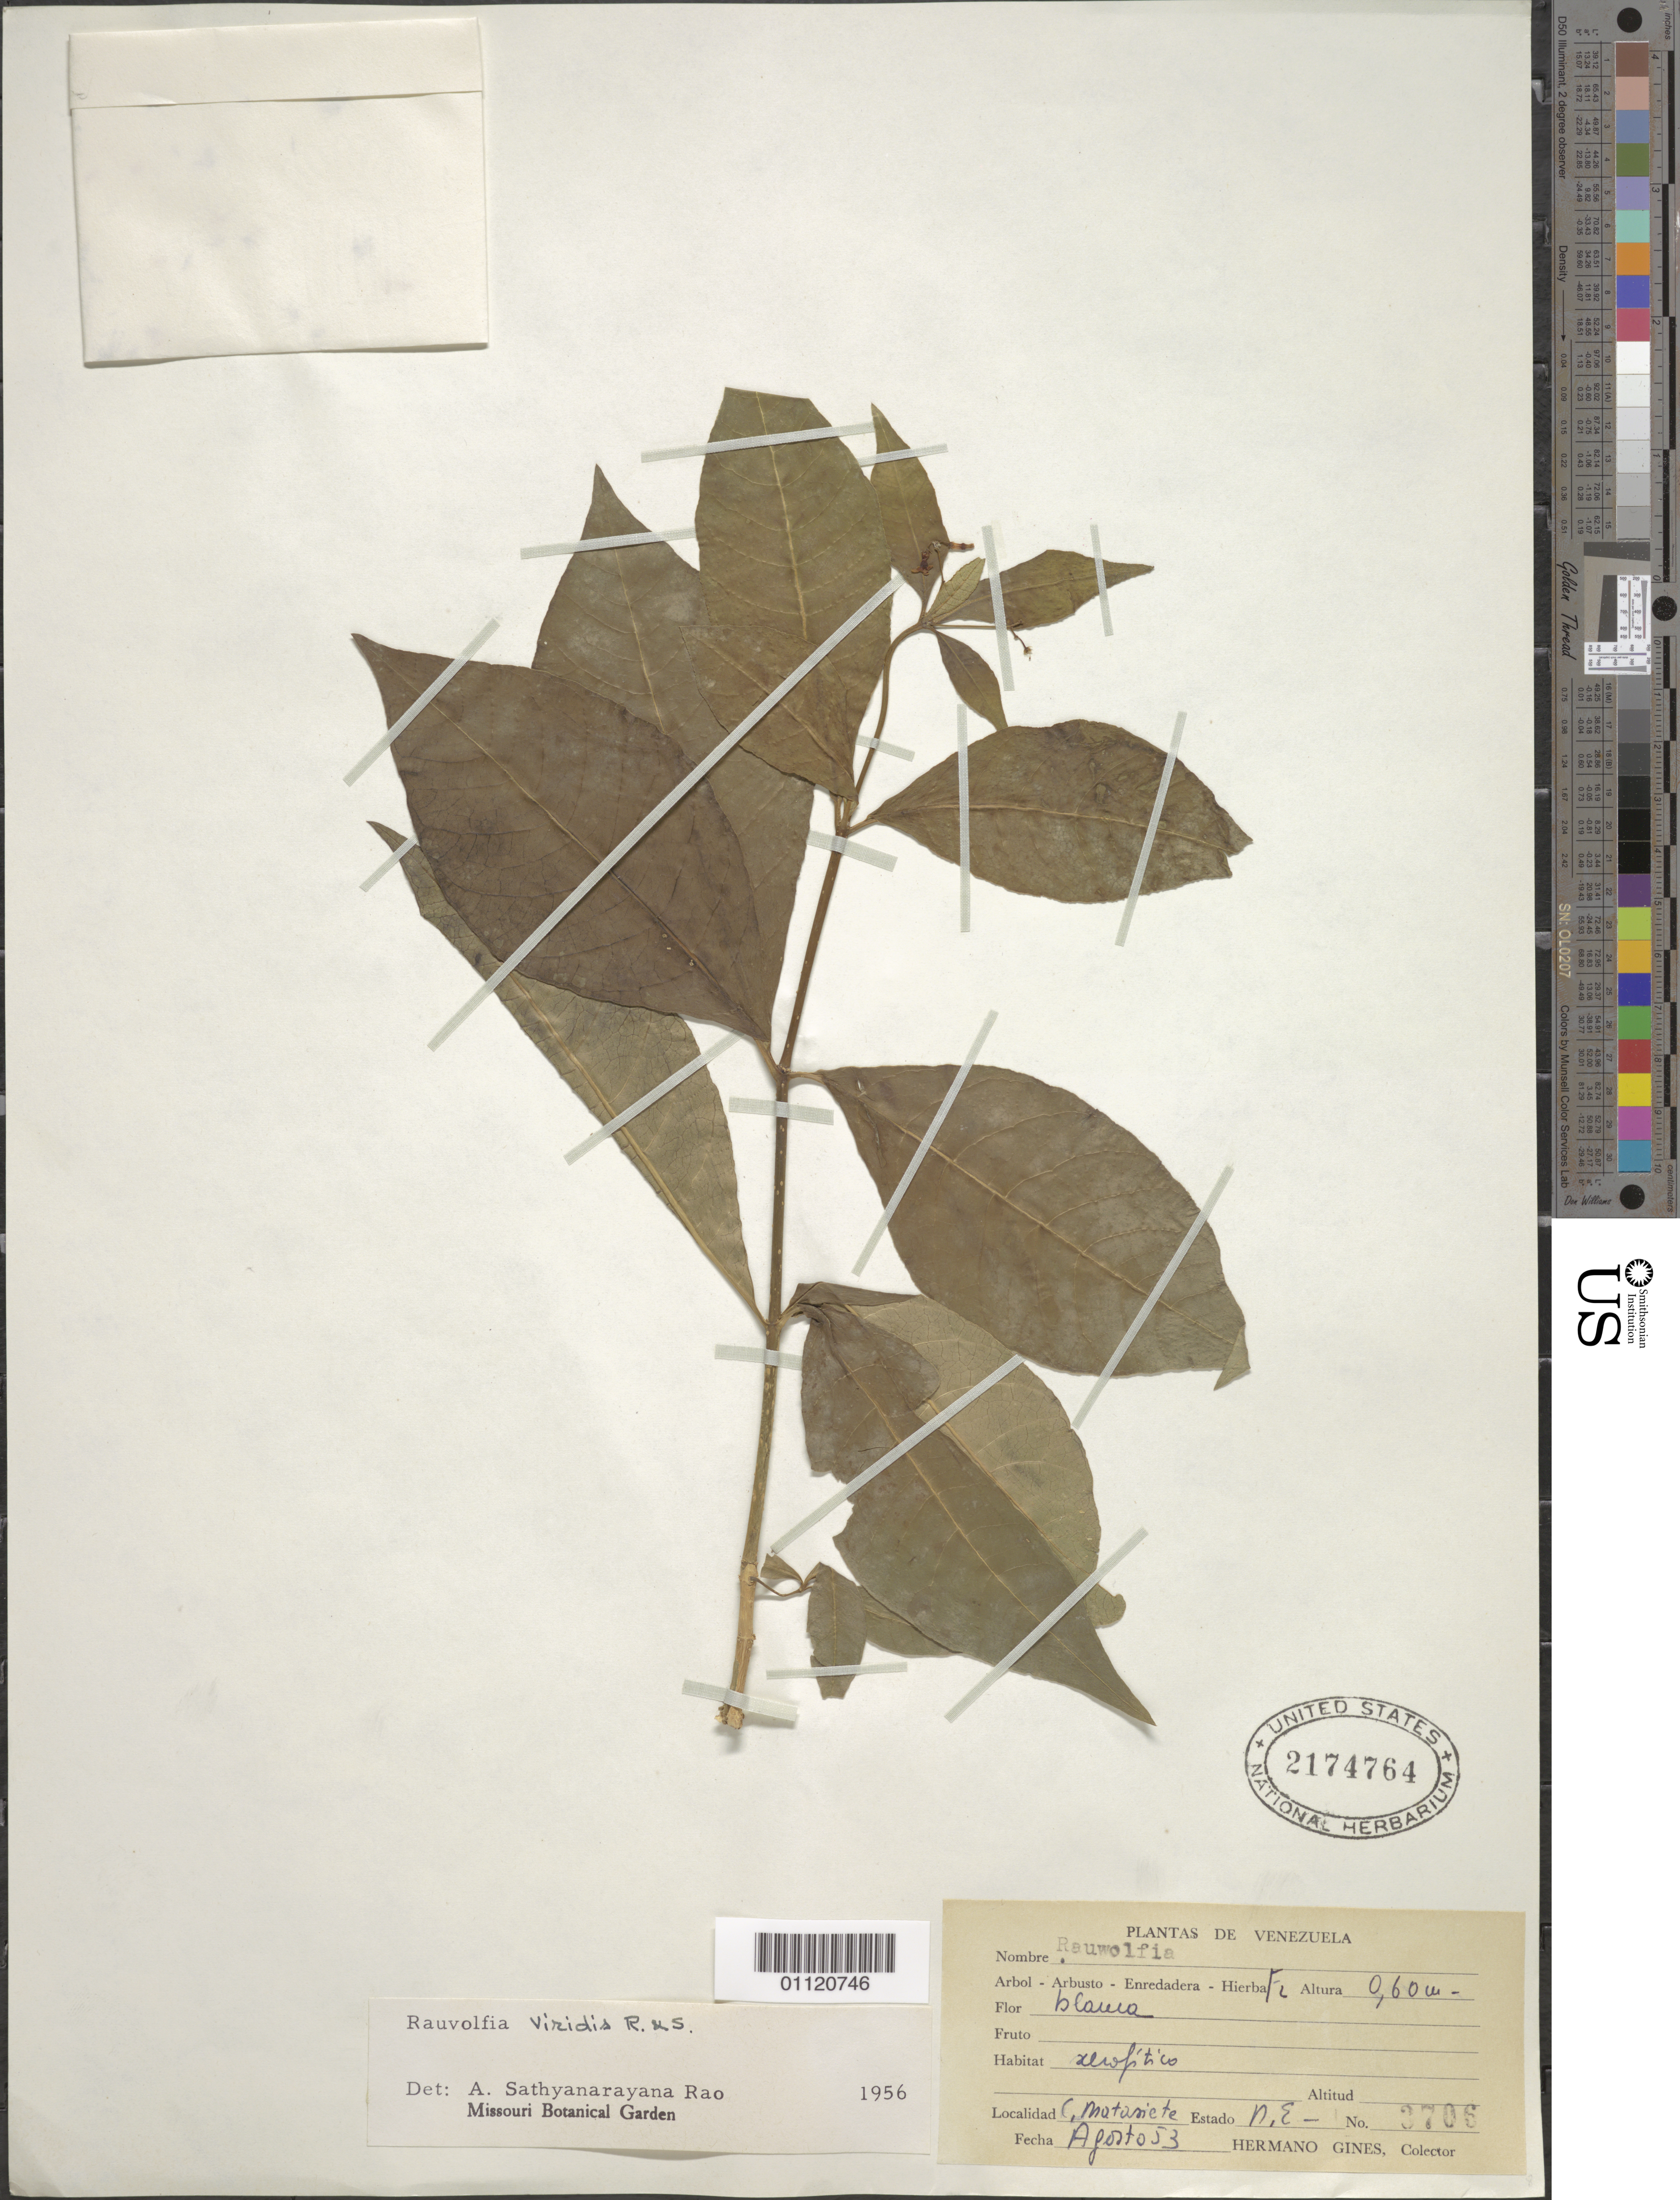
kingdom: Plantae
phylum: Tracheophyta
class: Magnoliopsida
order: Gentianales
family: Apocynaceae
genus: Rauvolfia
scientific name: Rauvolfia viridis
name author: Willd. ex Roem. & Schult.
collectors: Bro. Gines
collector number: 3706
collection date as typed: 01 Aug 1953 to 31 Aug 1953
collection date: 1953-08-01/1953-08-31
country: Venezuela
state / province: Nueva Esparta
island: Margarita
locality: C. Matasiete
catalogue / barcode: US 2174764